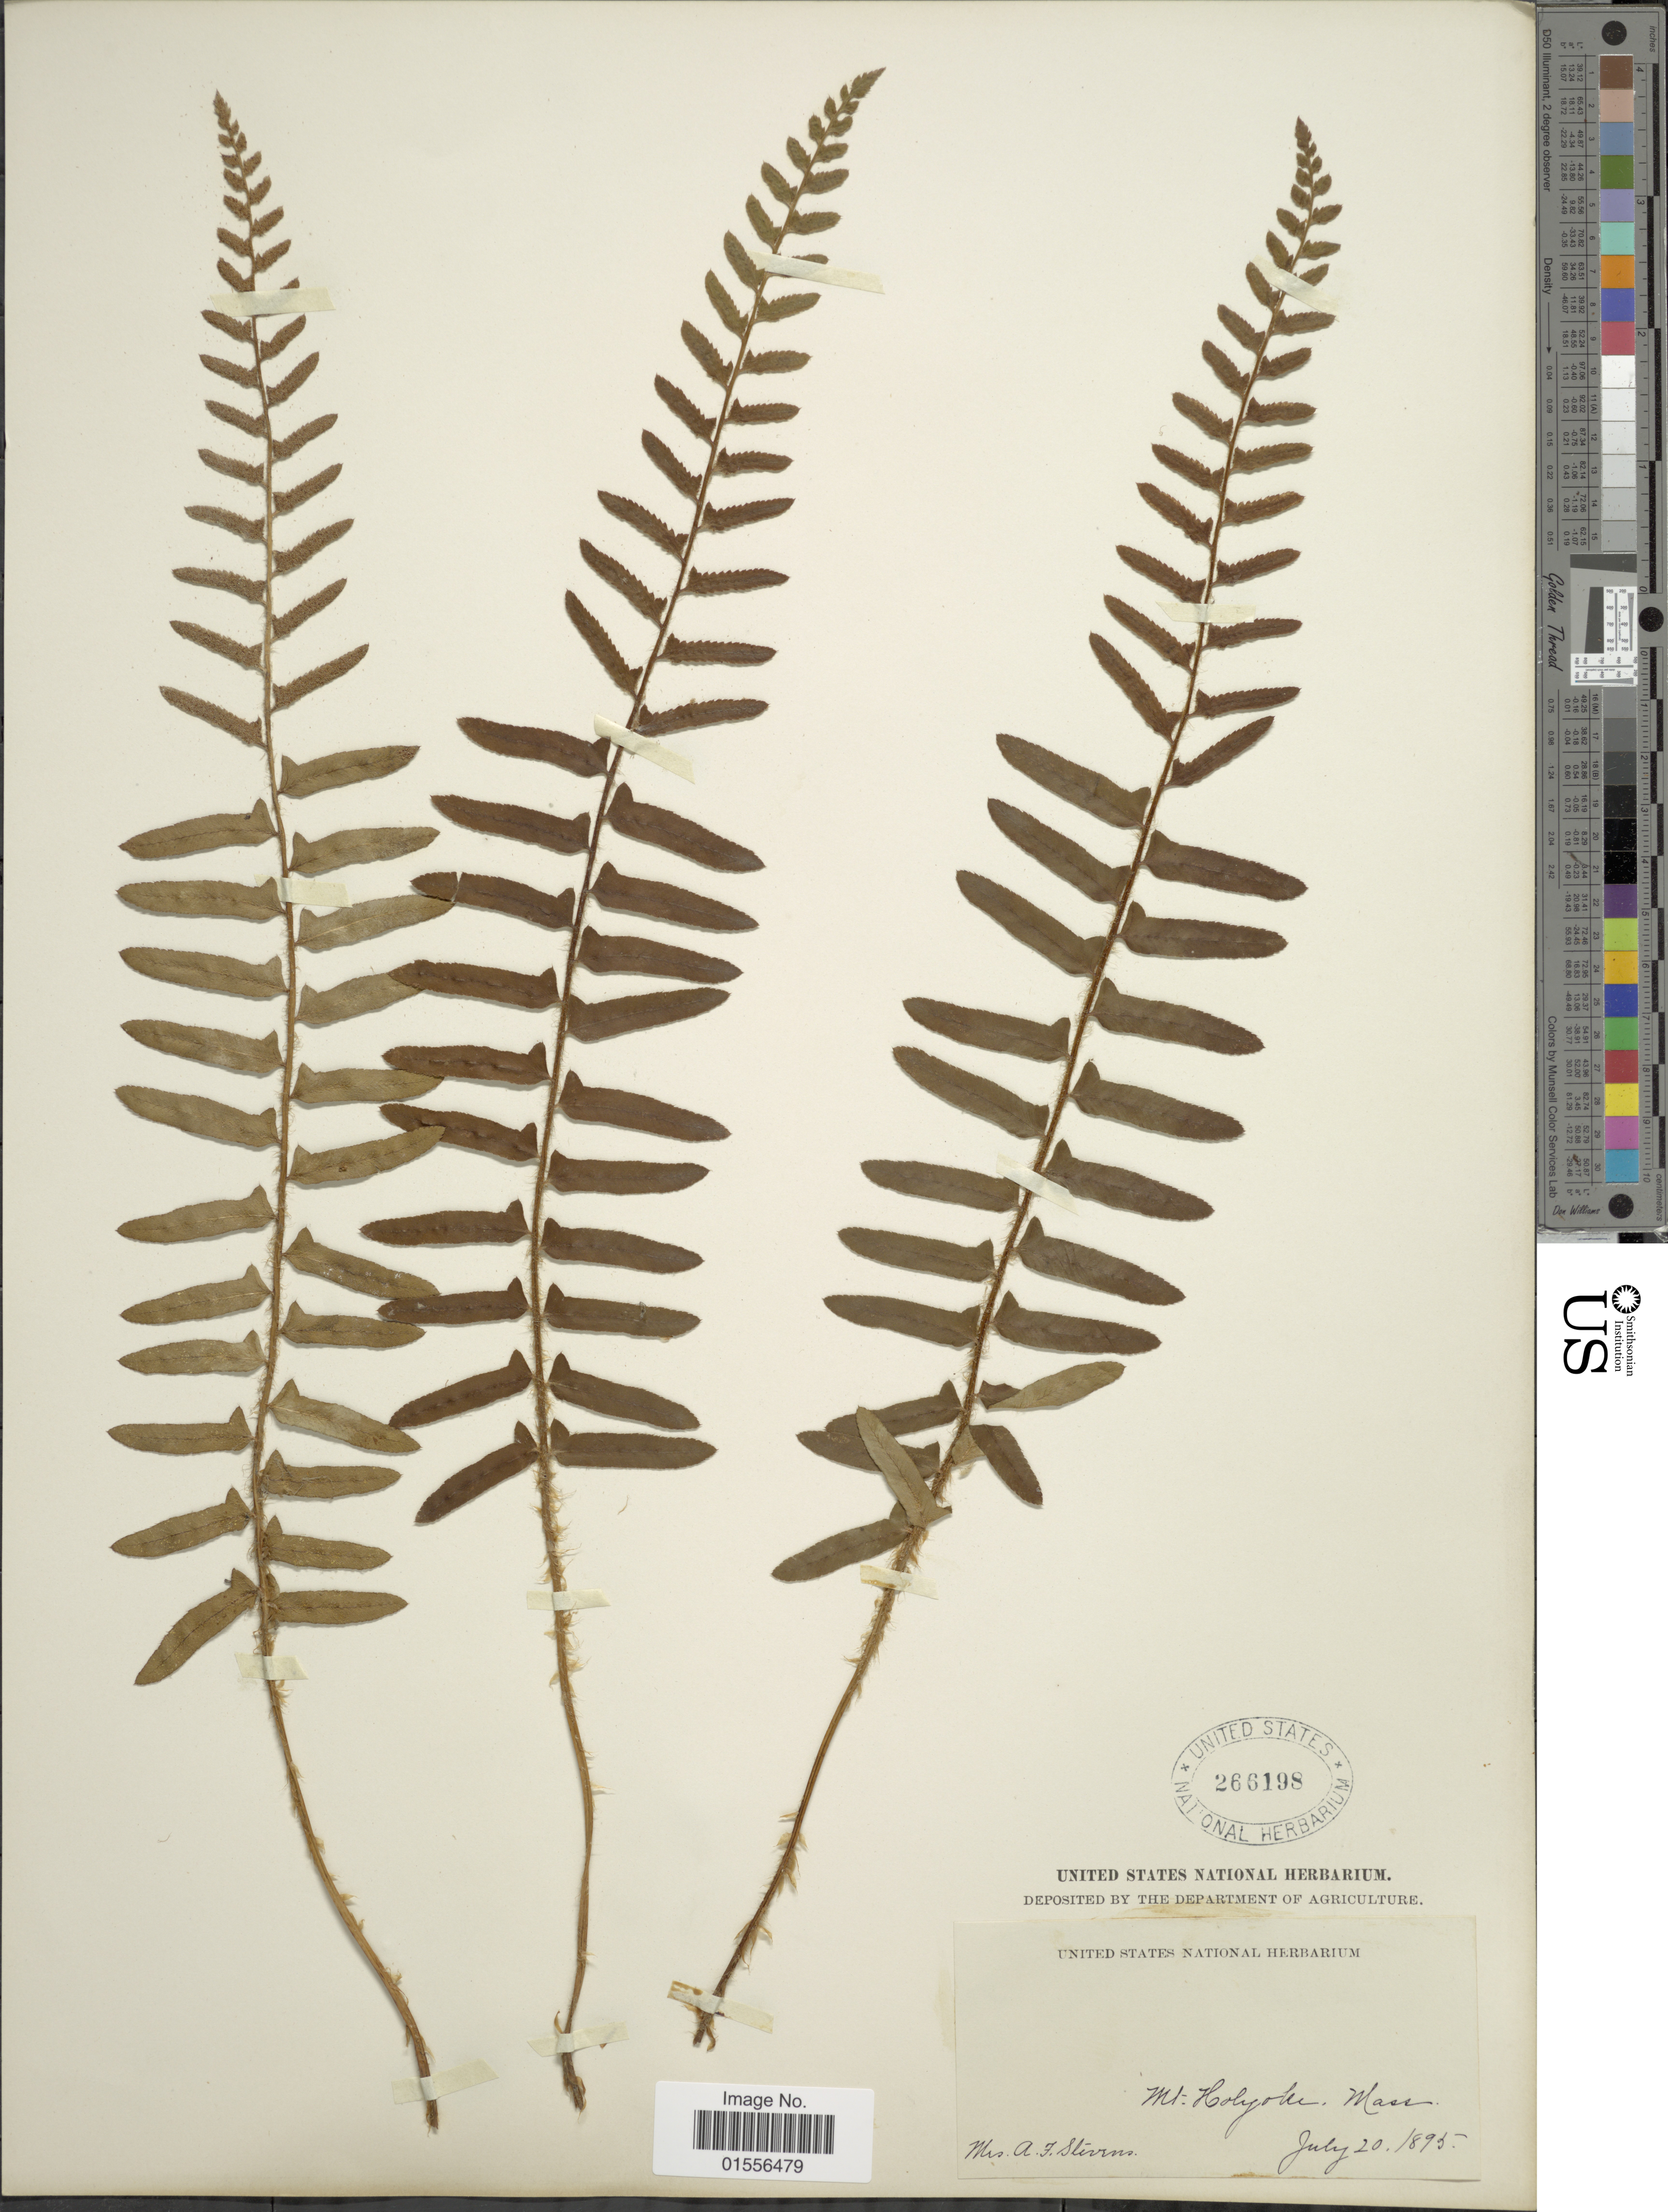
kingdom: Plantae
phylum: Tracheophyta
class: Polypodiopsida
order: Polypodiales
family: Dryopteridaceae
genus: Polystichum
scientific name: Polystichum acrostichoides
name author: (Michx.) Schott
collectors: A. F. Stevens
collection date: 1895-07-20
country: United States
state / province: Massachusetts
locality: Mt Holyoke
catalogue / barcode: US 266198